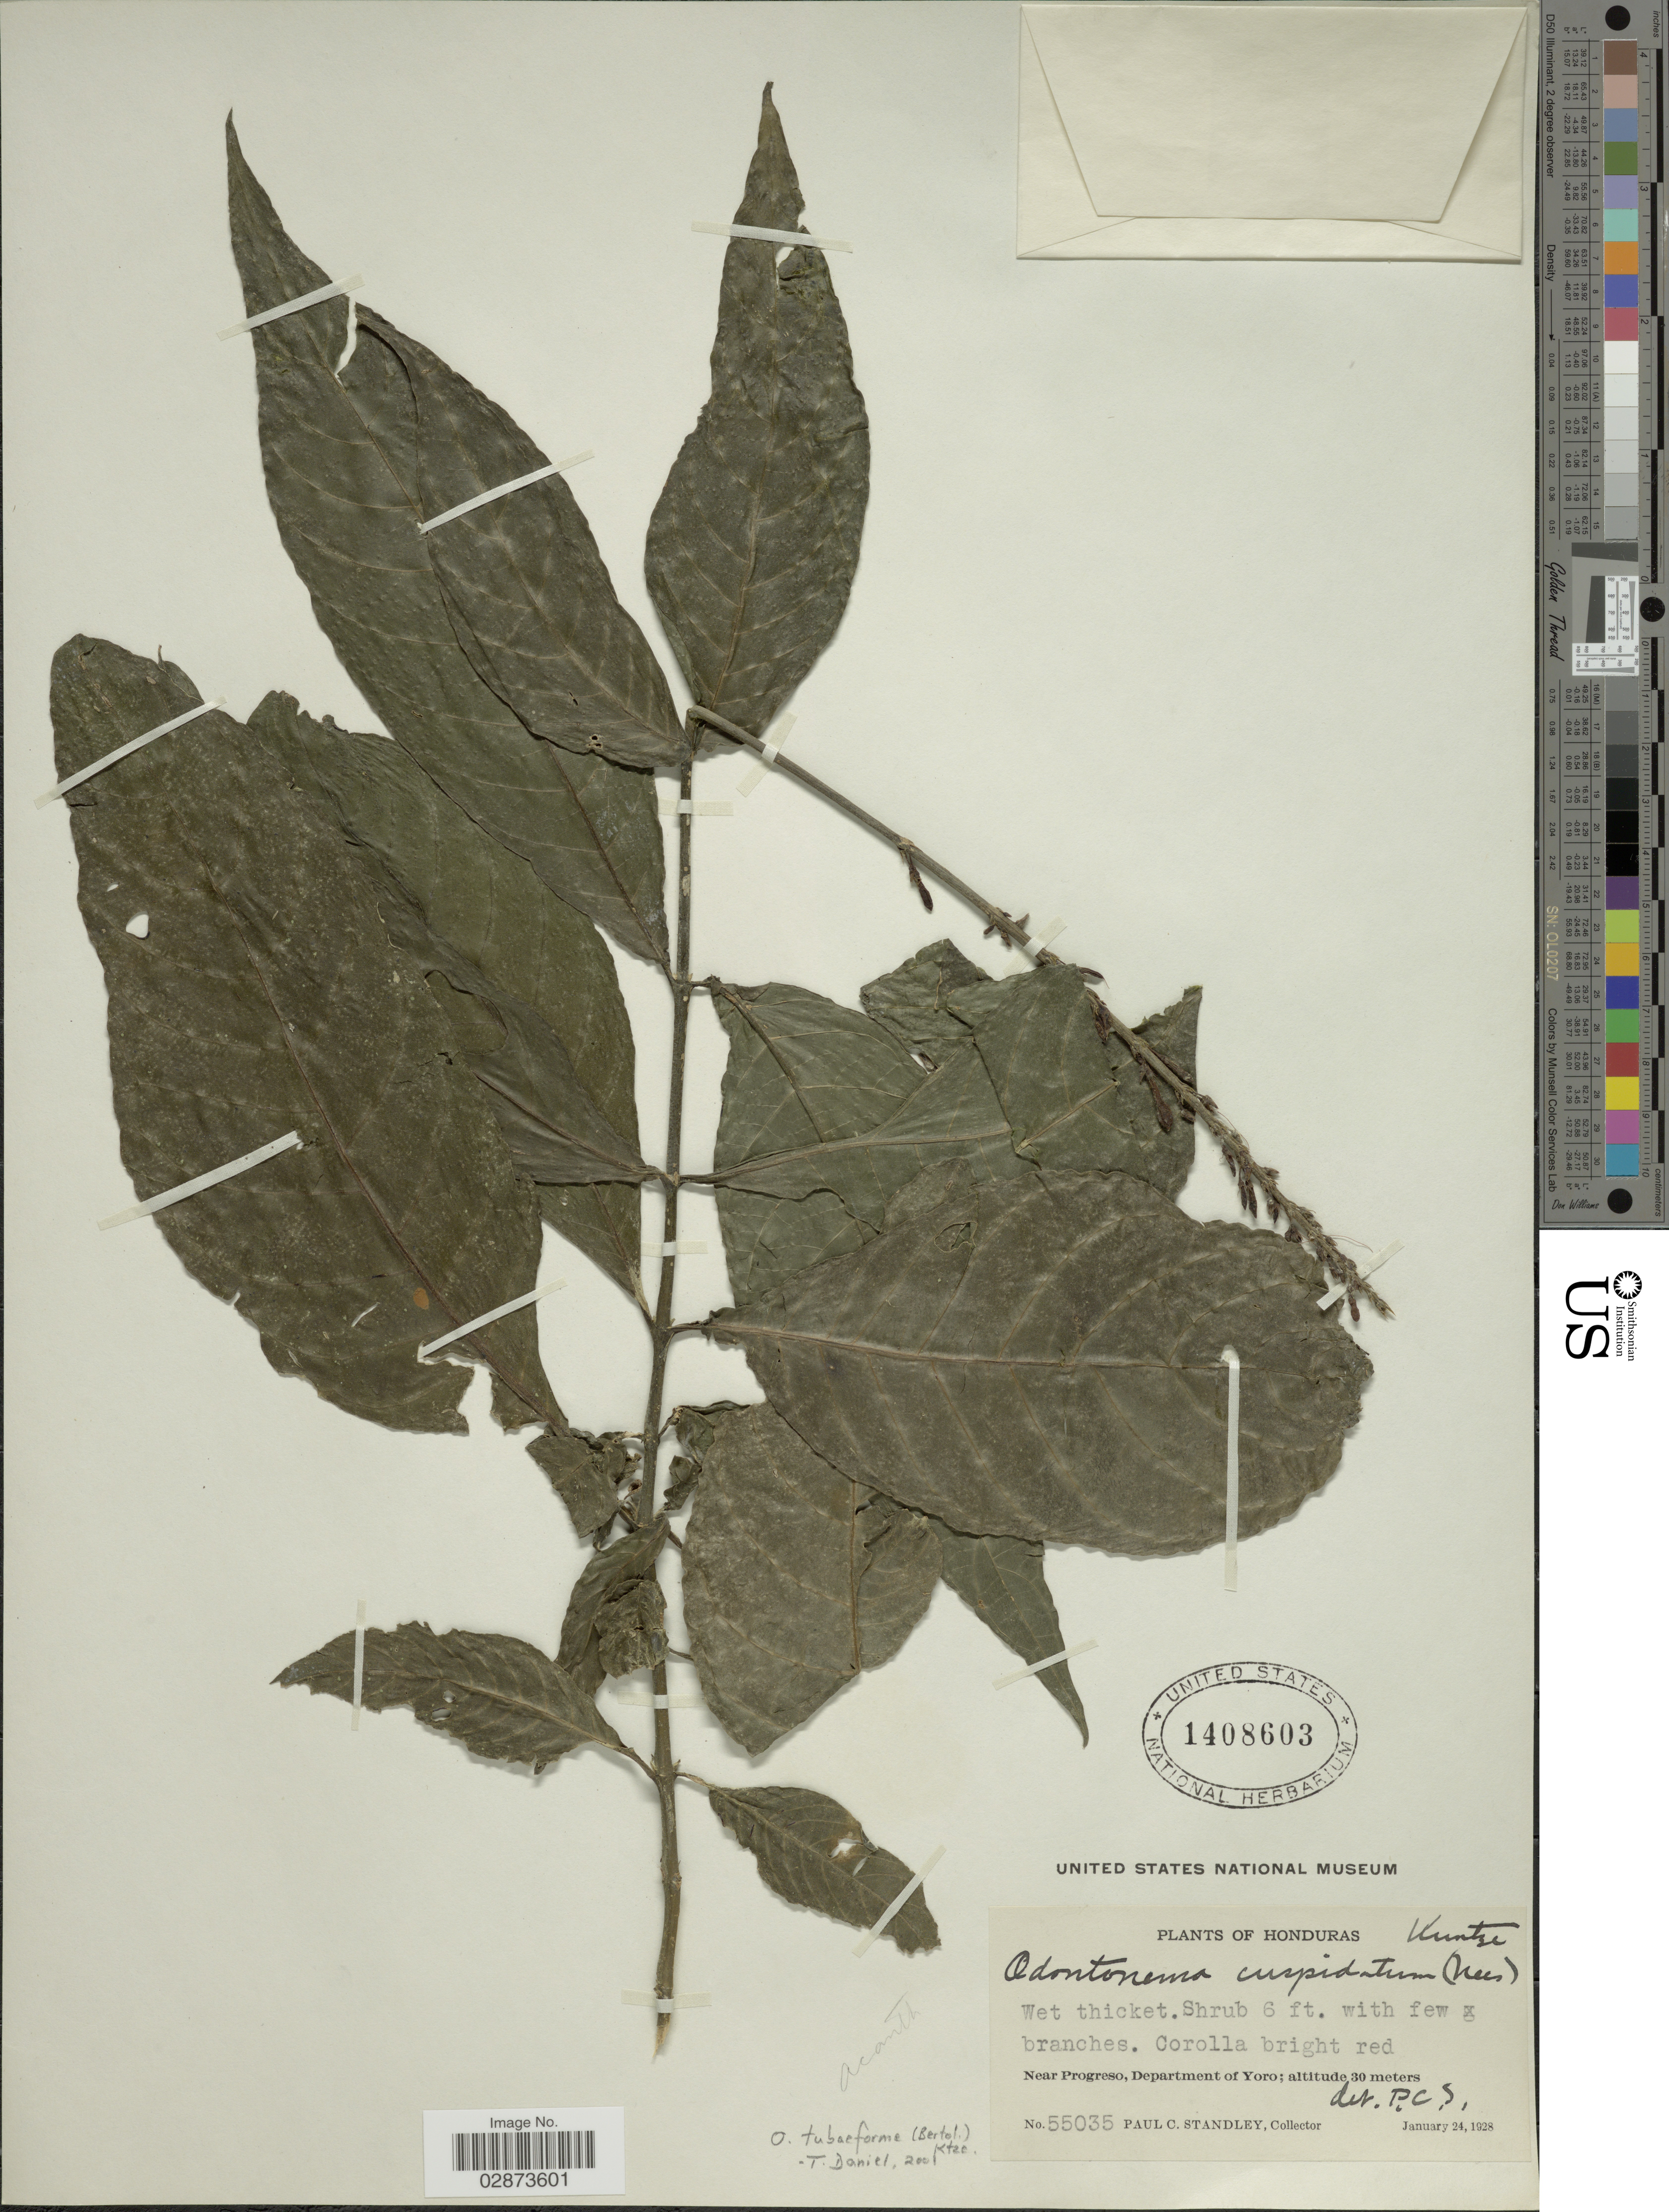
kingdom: Plantae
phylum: Tracheophyta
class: Magnoliopsida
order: Lamiales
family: Acanthaceae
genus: Odontonema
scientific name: Odontonema tubaeforme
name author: (Bertol.) Kuntze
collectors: P. C. Standley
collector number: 55035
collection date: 1928-01-24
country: Honduras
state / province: Yoro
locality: Near Progreso, Department of Yoro.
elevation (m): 30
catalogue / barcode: US 1408603